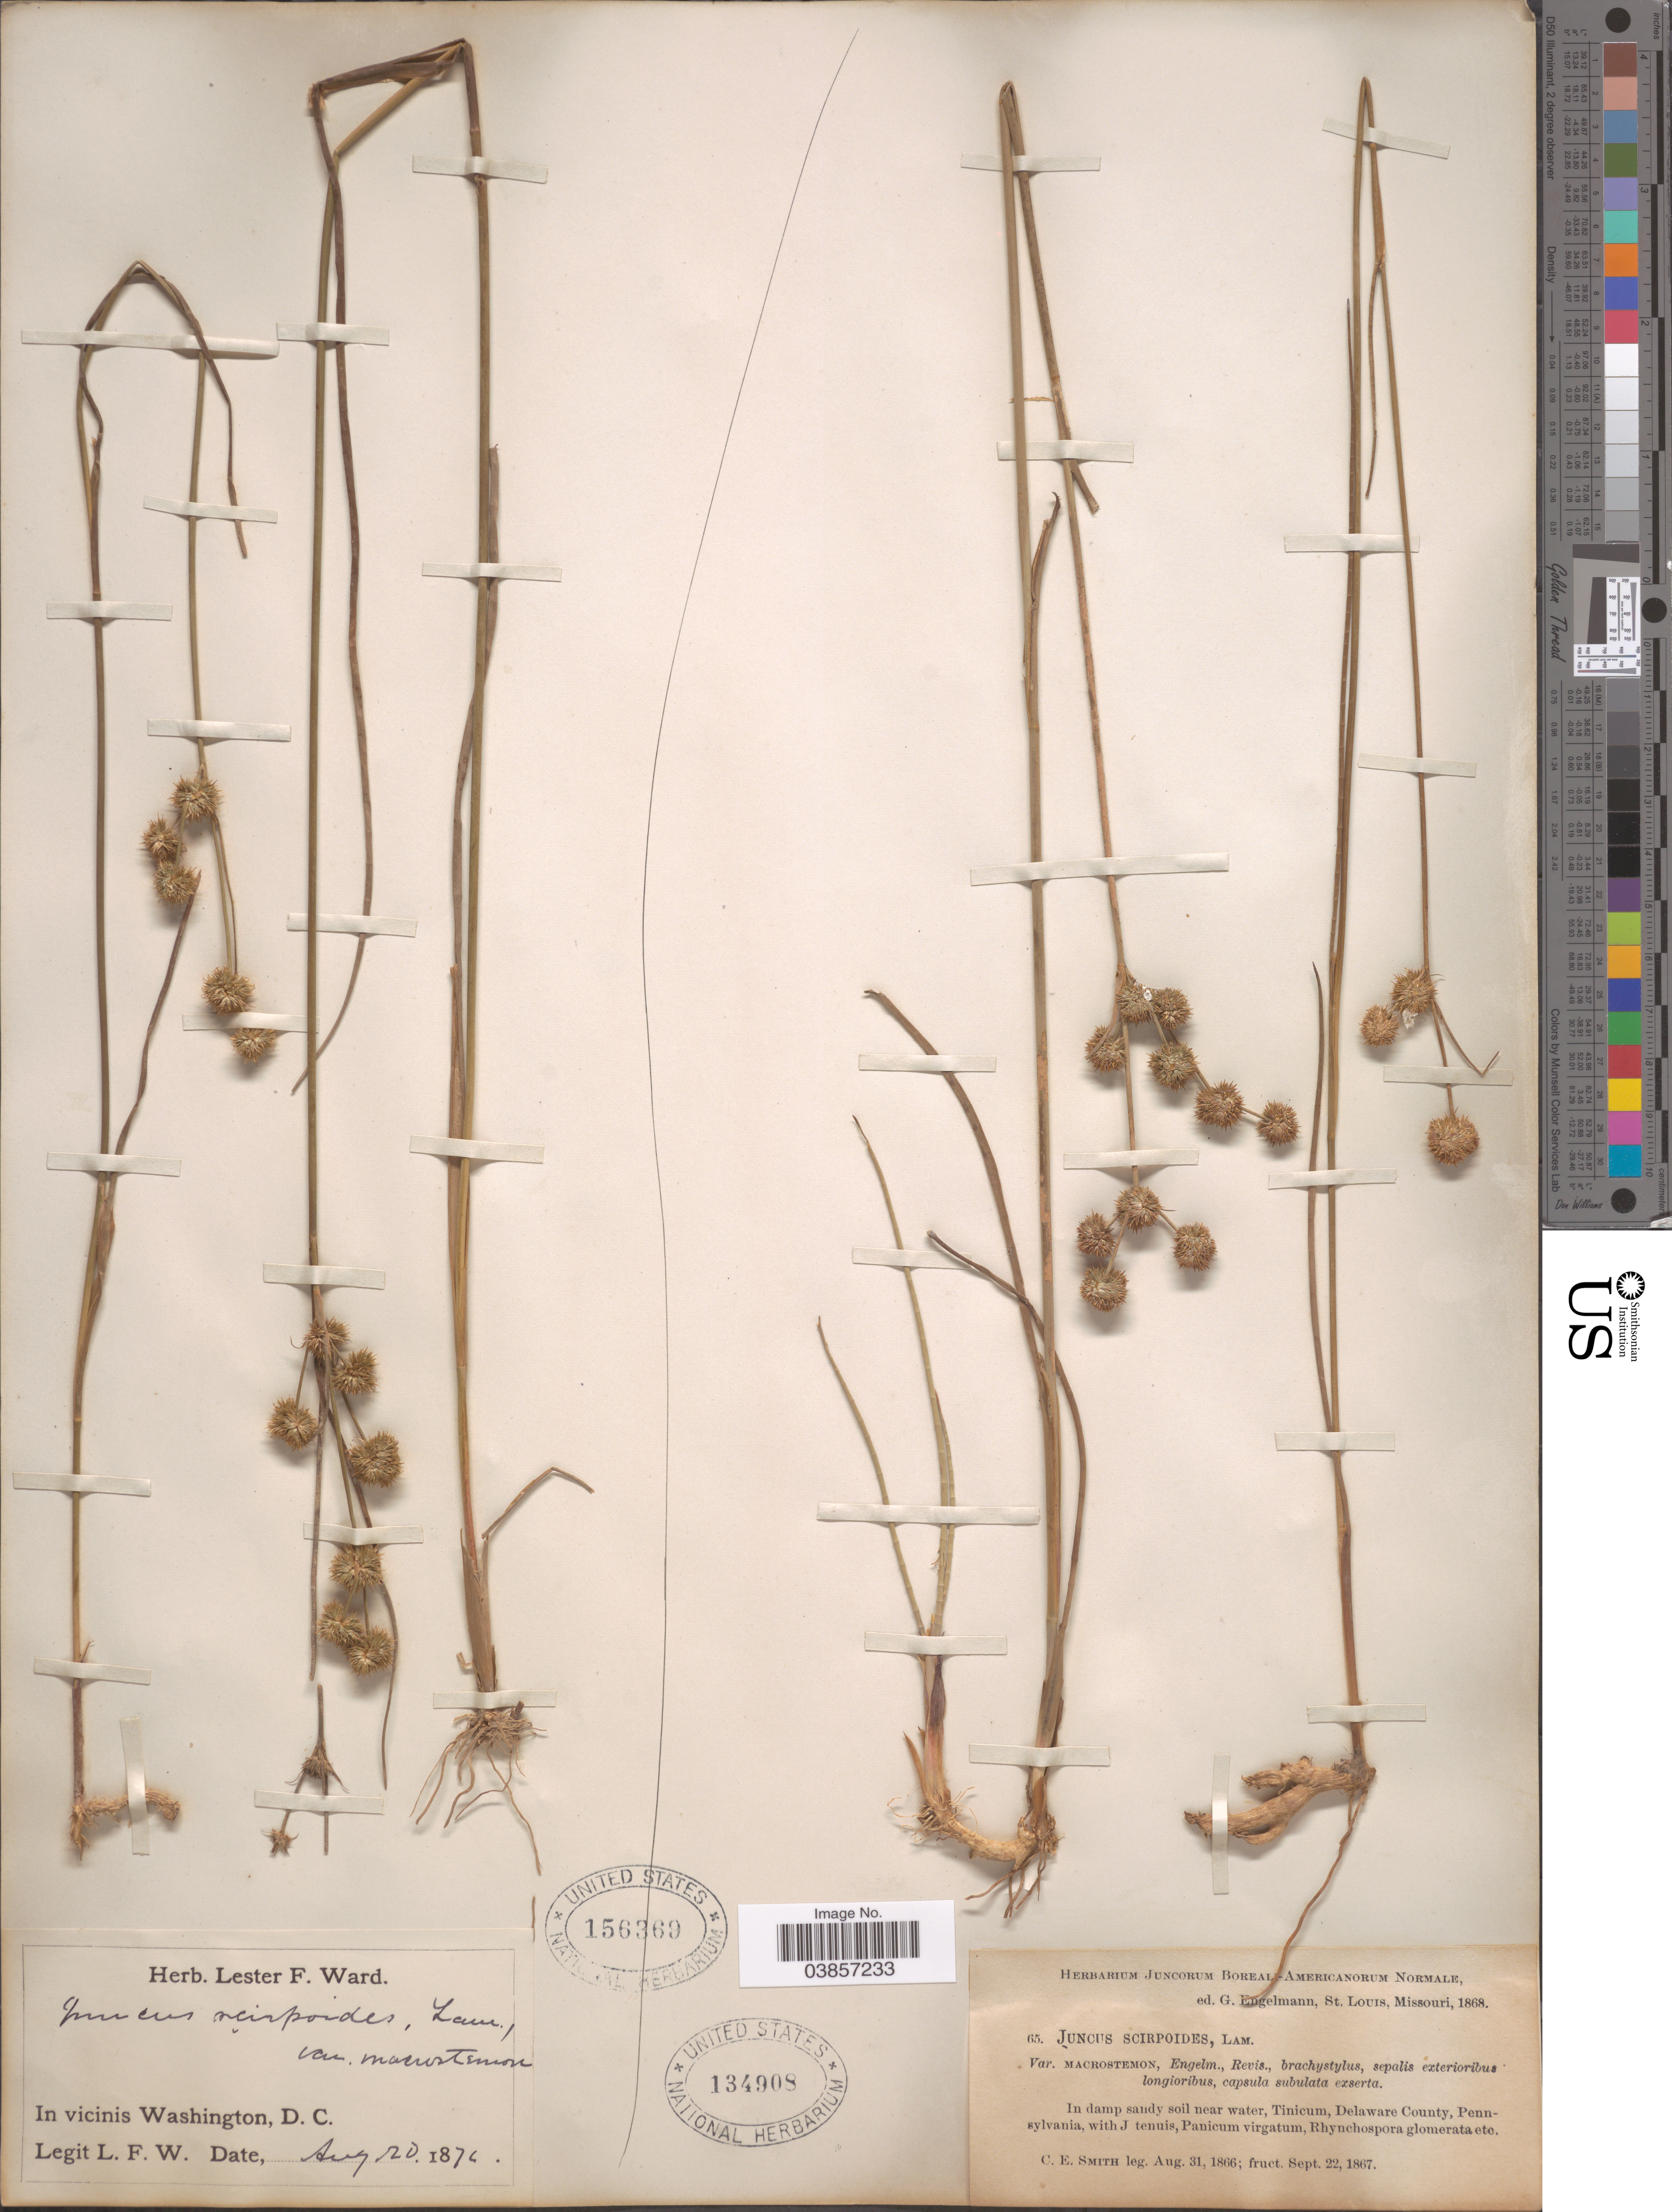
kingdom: Plantae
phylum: Tracheophyta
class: Liliopsida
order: Poales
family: Juncaceae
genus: Juncus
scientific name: Juncus scirpoides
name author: Lam.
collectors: C. E. Smith Jr.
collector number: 65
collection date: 1866-08-31/1867-09-22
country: United States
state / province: Pennsylvania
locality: Tinicum, Delaware County.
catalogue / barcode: US 134908-2